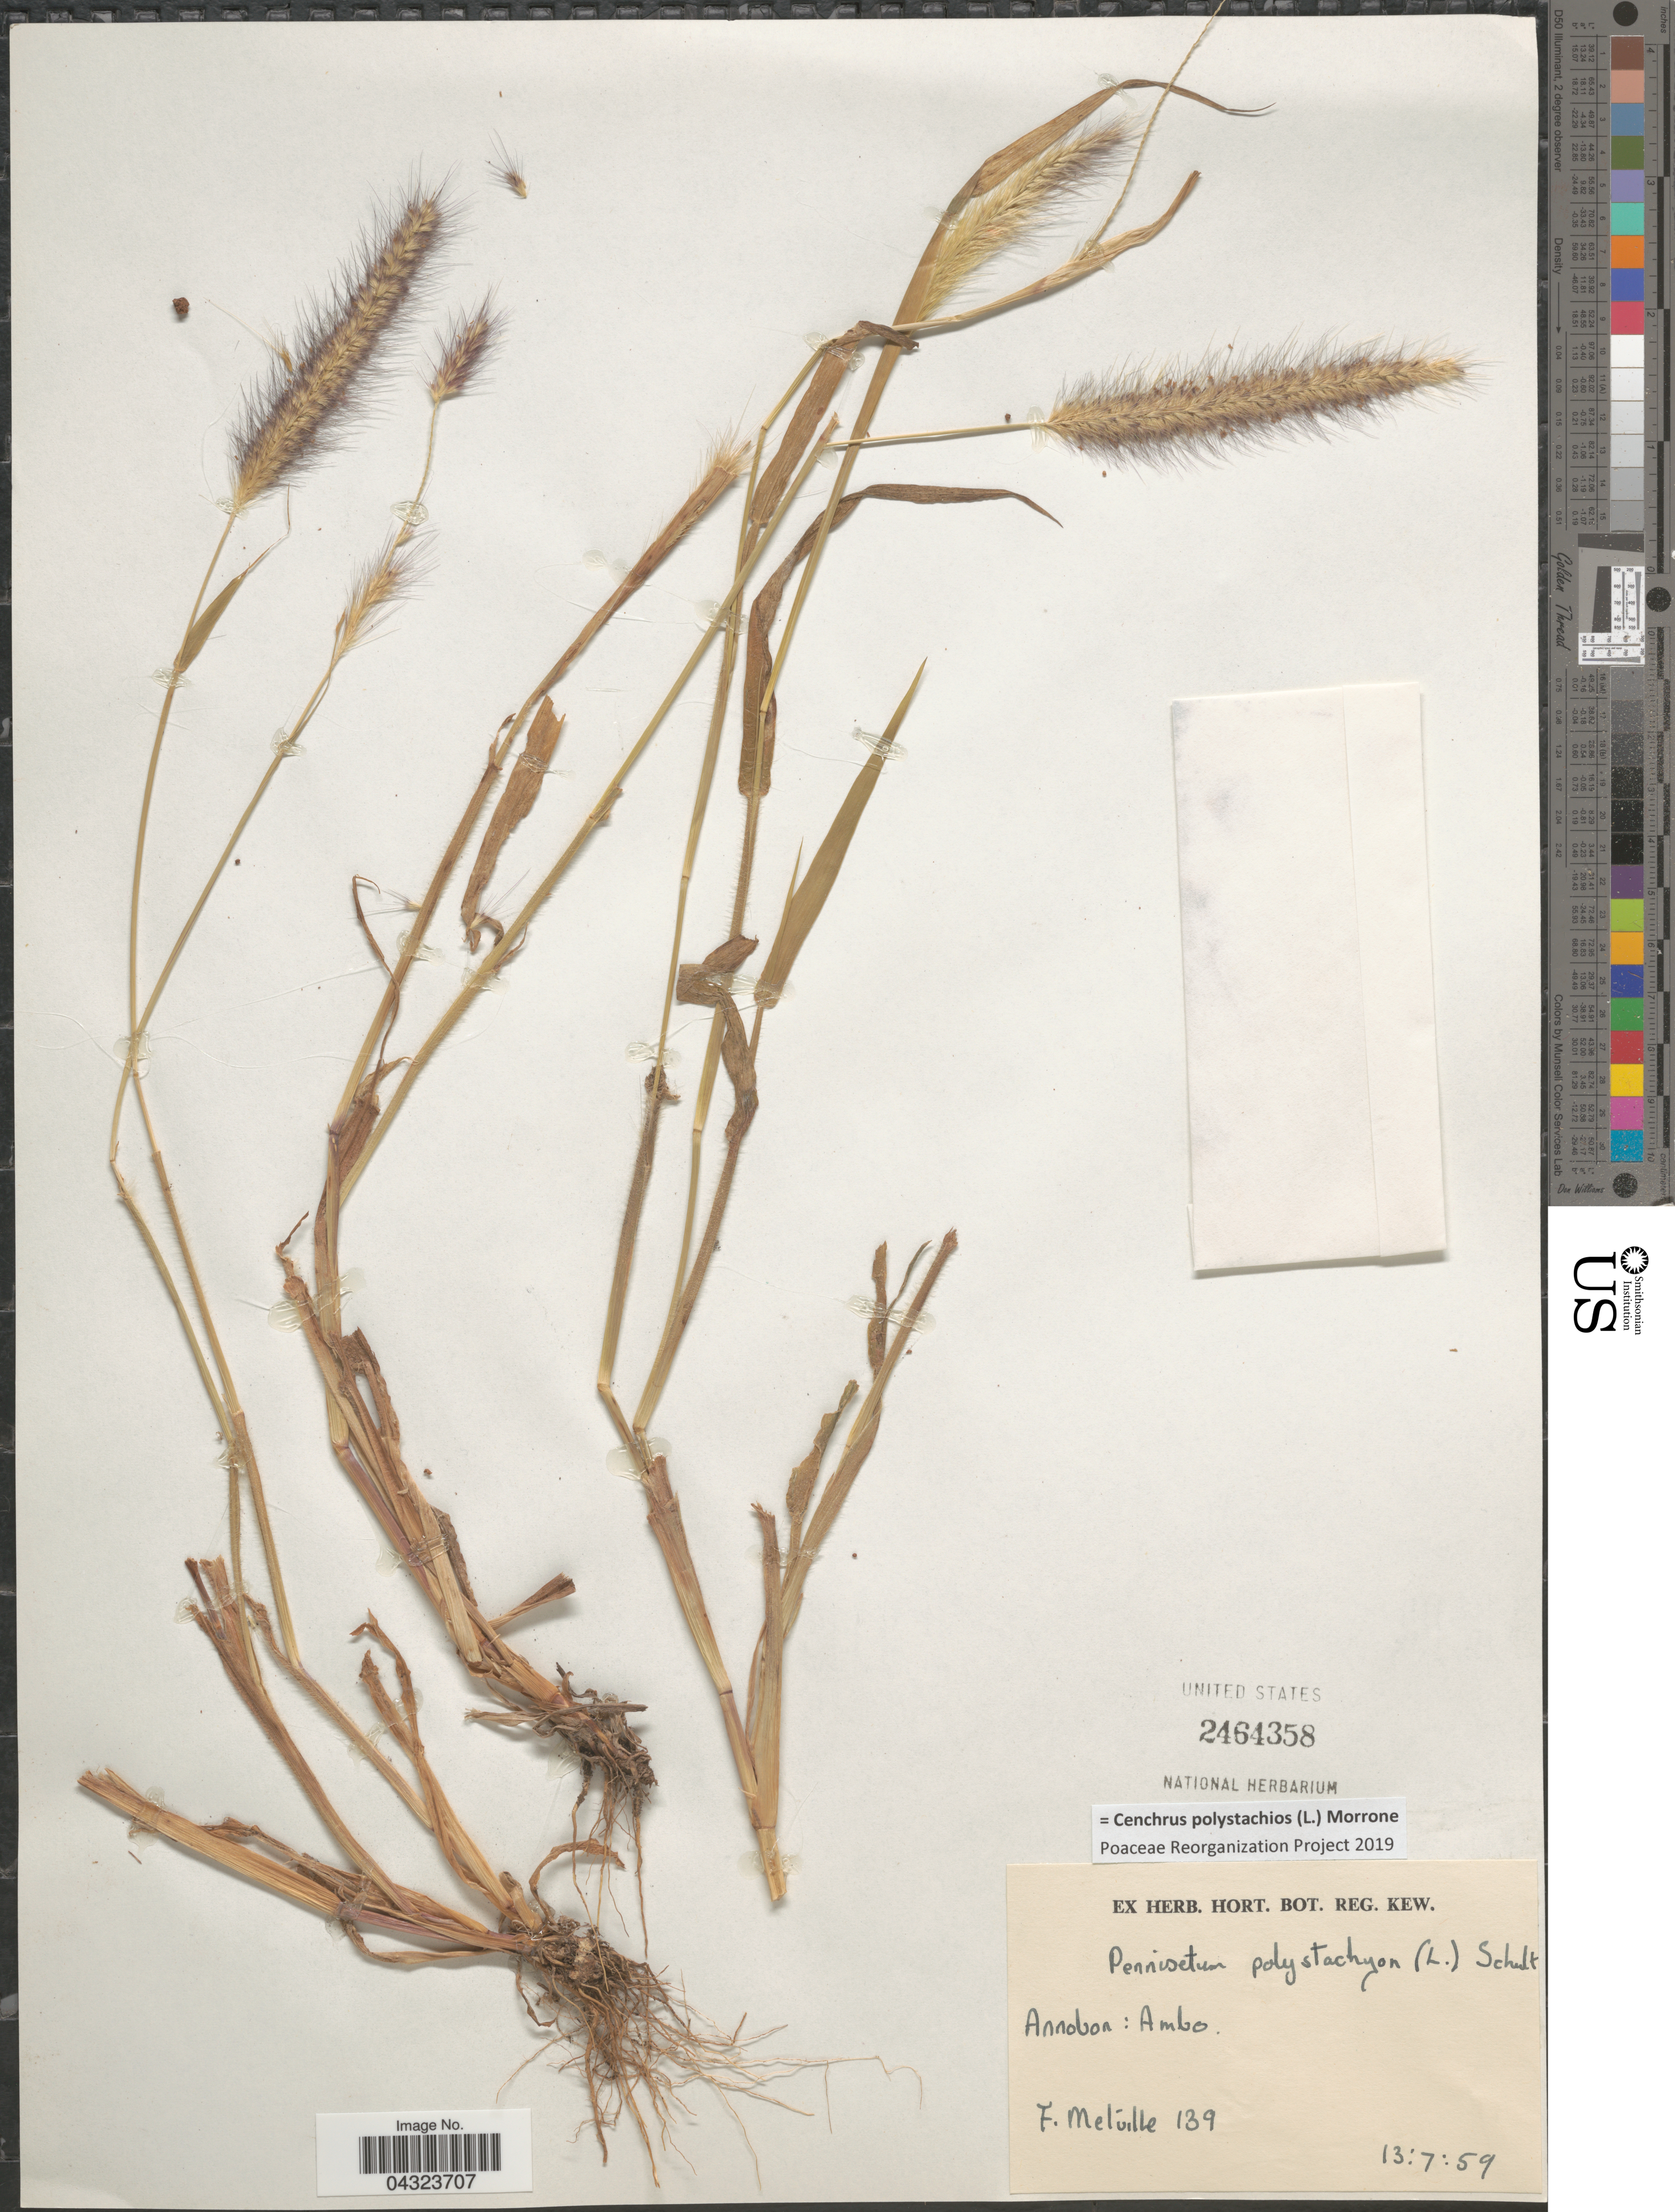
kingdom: Plantae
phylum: Tracheophyta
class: Liliopsida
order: Poales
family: Poaceae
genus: Cenchrus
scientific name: Cenchrus polystachios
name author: (L.) Morrone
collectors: F. Melville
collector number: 139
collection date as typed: Transcribed d/m/y: 13/7/59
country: Equatorial Guinea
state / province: Annobon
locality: Ambo.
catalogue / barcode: US 2464358